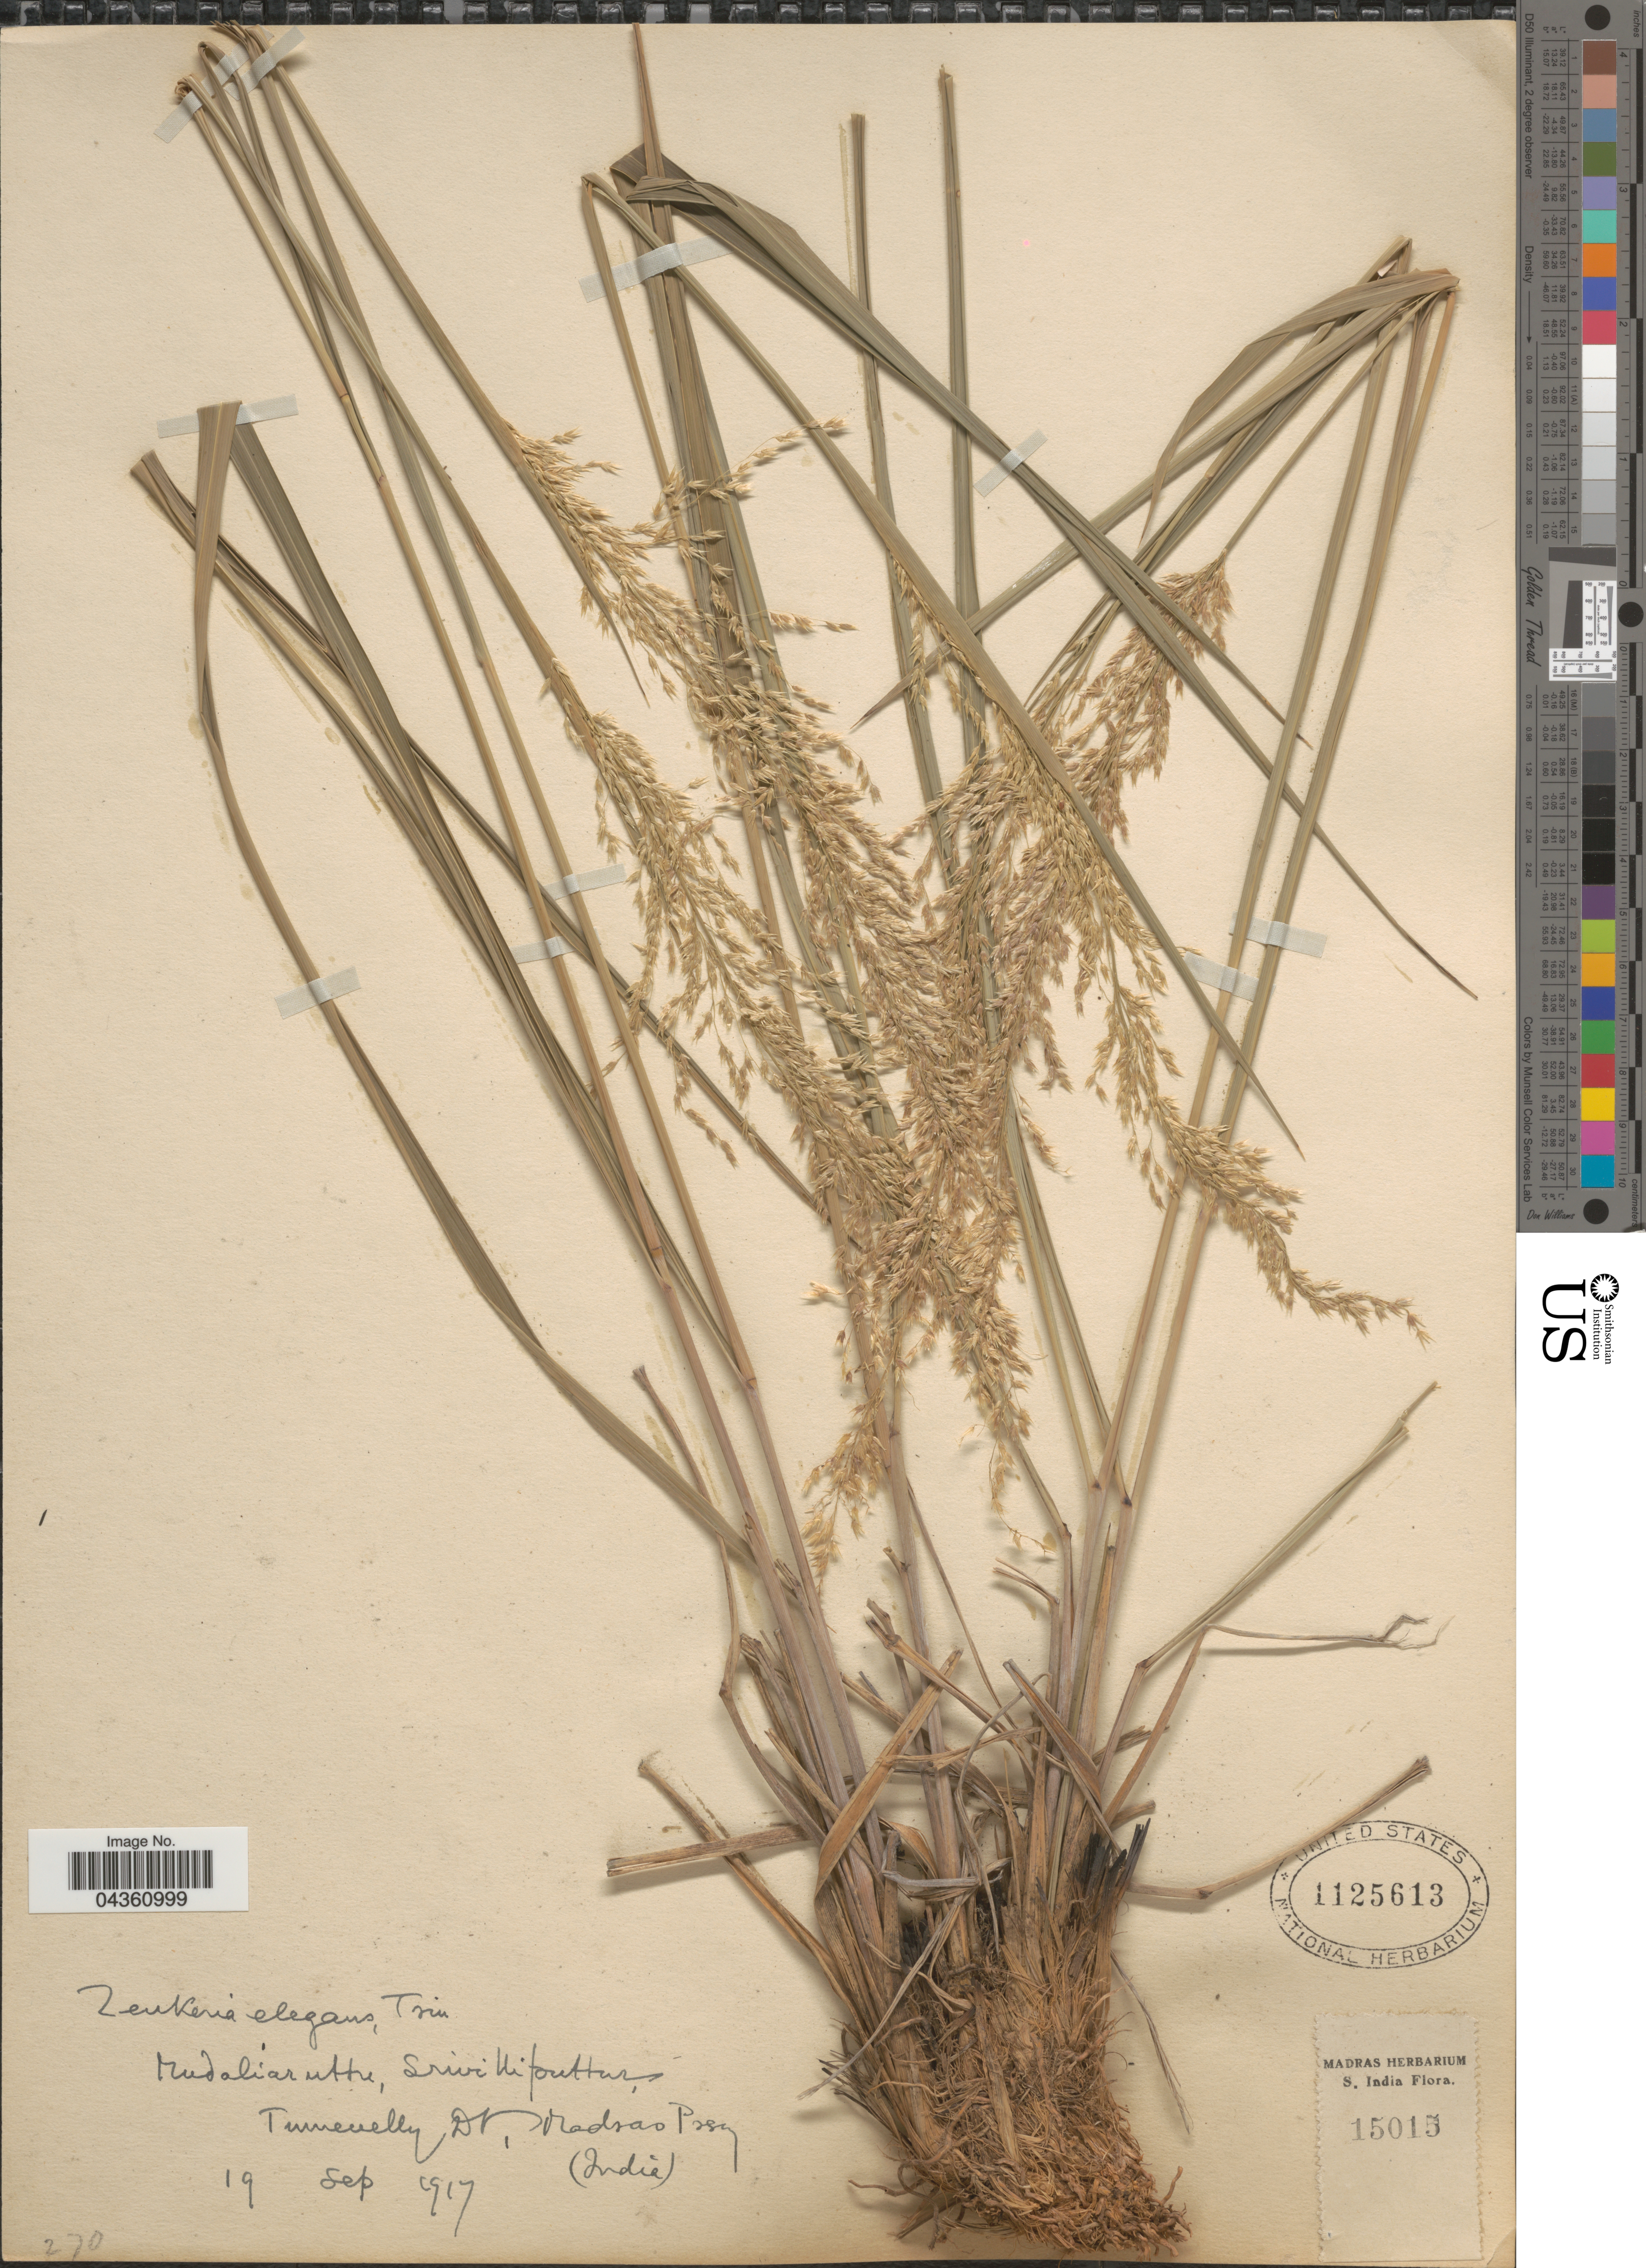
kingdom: Plantae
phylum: Tracheophyta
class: Liliopsida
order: Poales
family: Poaceae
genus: Zenkeria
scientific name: Zenkeria elegans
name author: Trin.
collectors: Ex herb. Madras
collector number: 15015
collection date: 1917-09-19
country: India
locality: Mudaliaruttu, Srivilliputtur, Tinnevelly Dt, Madras Pres. S. India.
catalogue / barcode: US 1125613